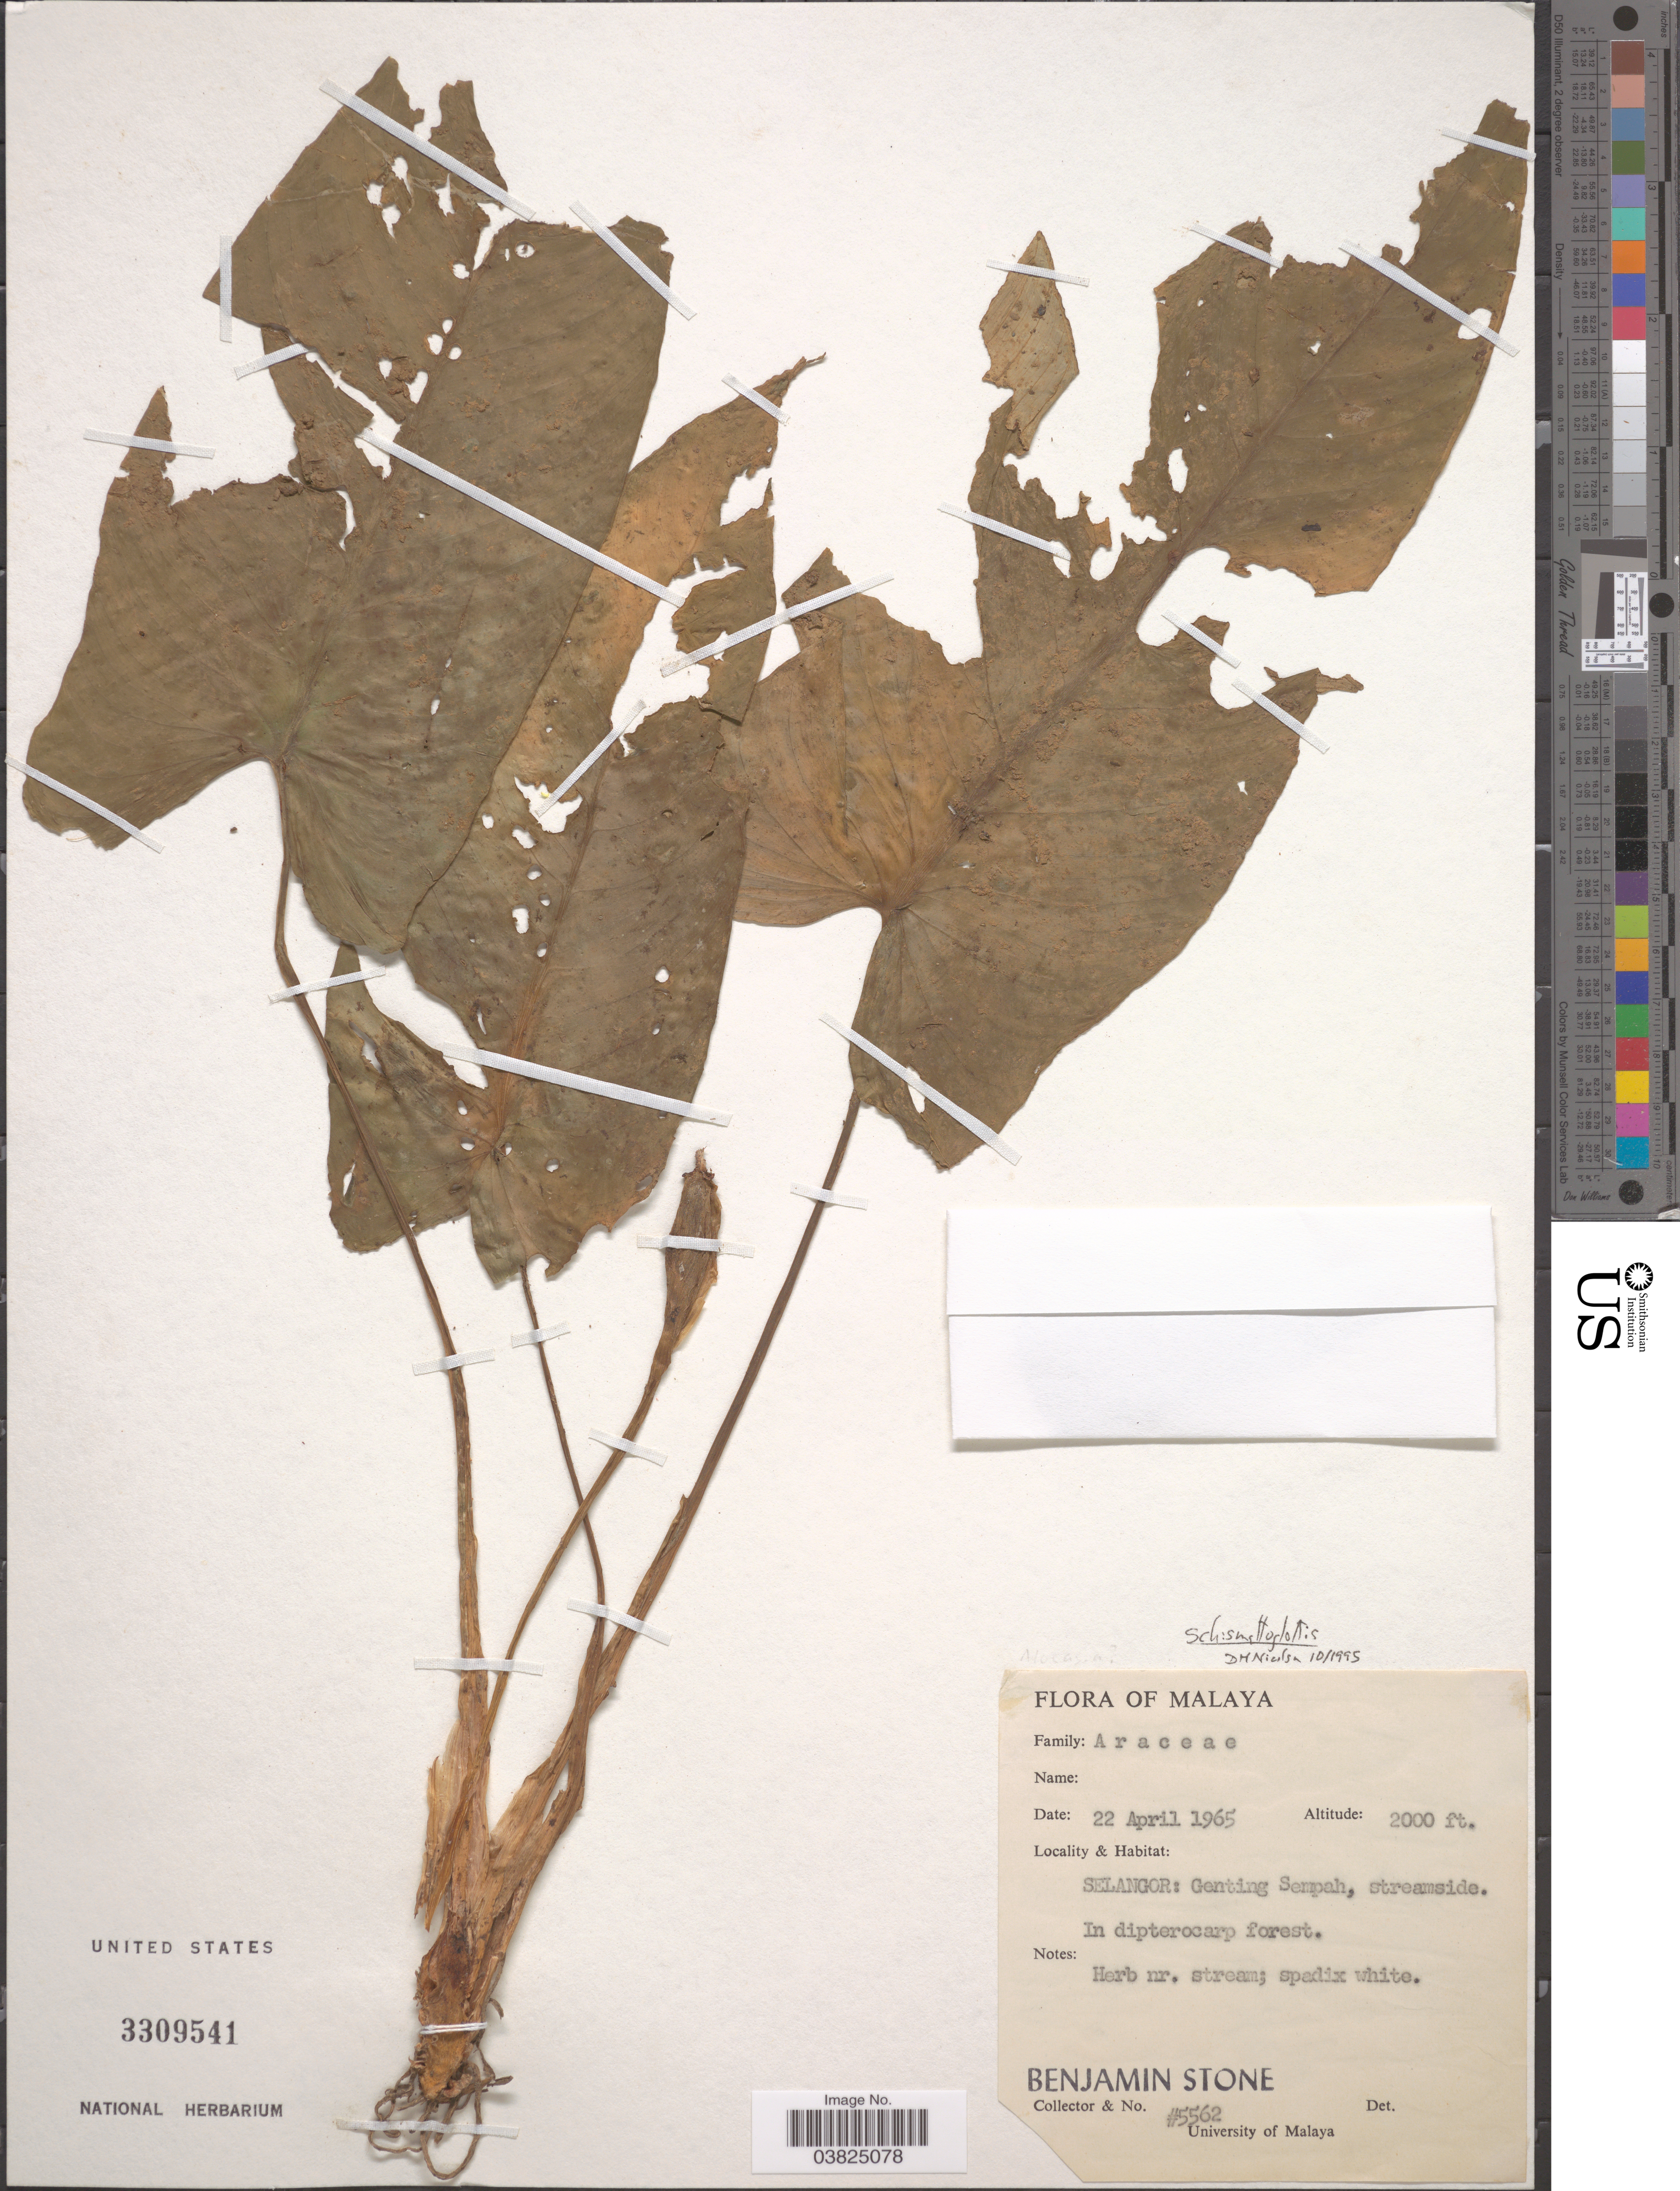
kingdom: Plantae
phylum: Tracheophyta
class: Liliopsida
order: Alismatales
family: Araceae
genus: Schismatoglottis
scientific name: Schismatoglottis sp.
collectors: B. C. Stone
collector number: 5562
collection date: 1965-04-22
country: Malaysia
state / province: Selangor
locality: Malaya. Genting Sempah, streamside.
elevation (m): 610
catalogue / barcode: US 3309541